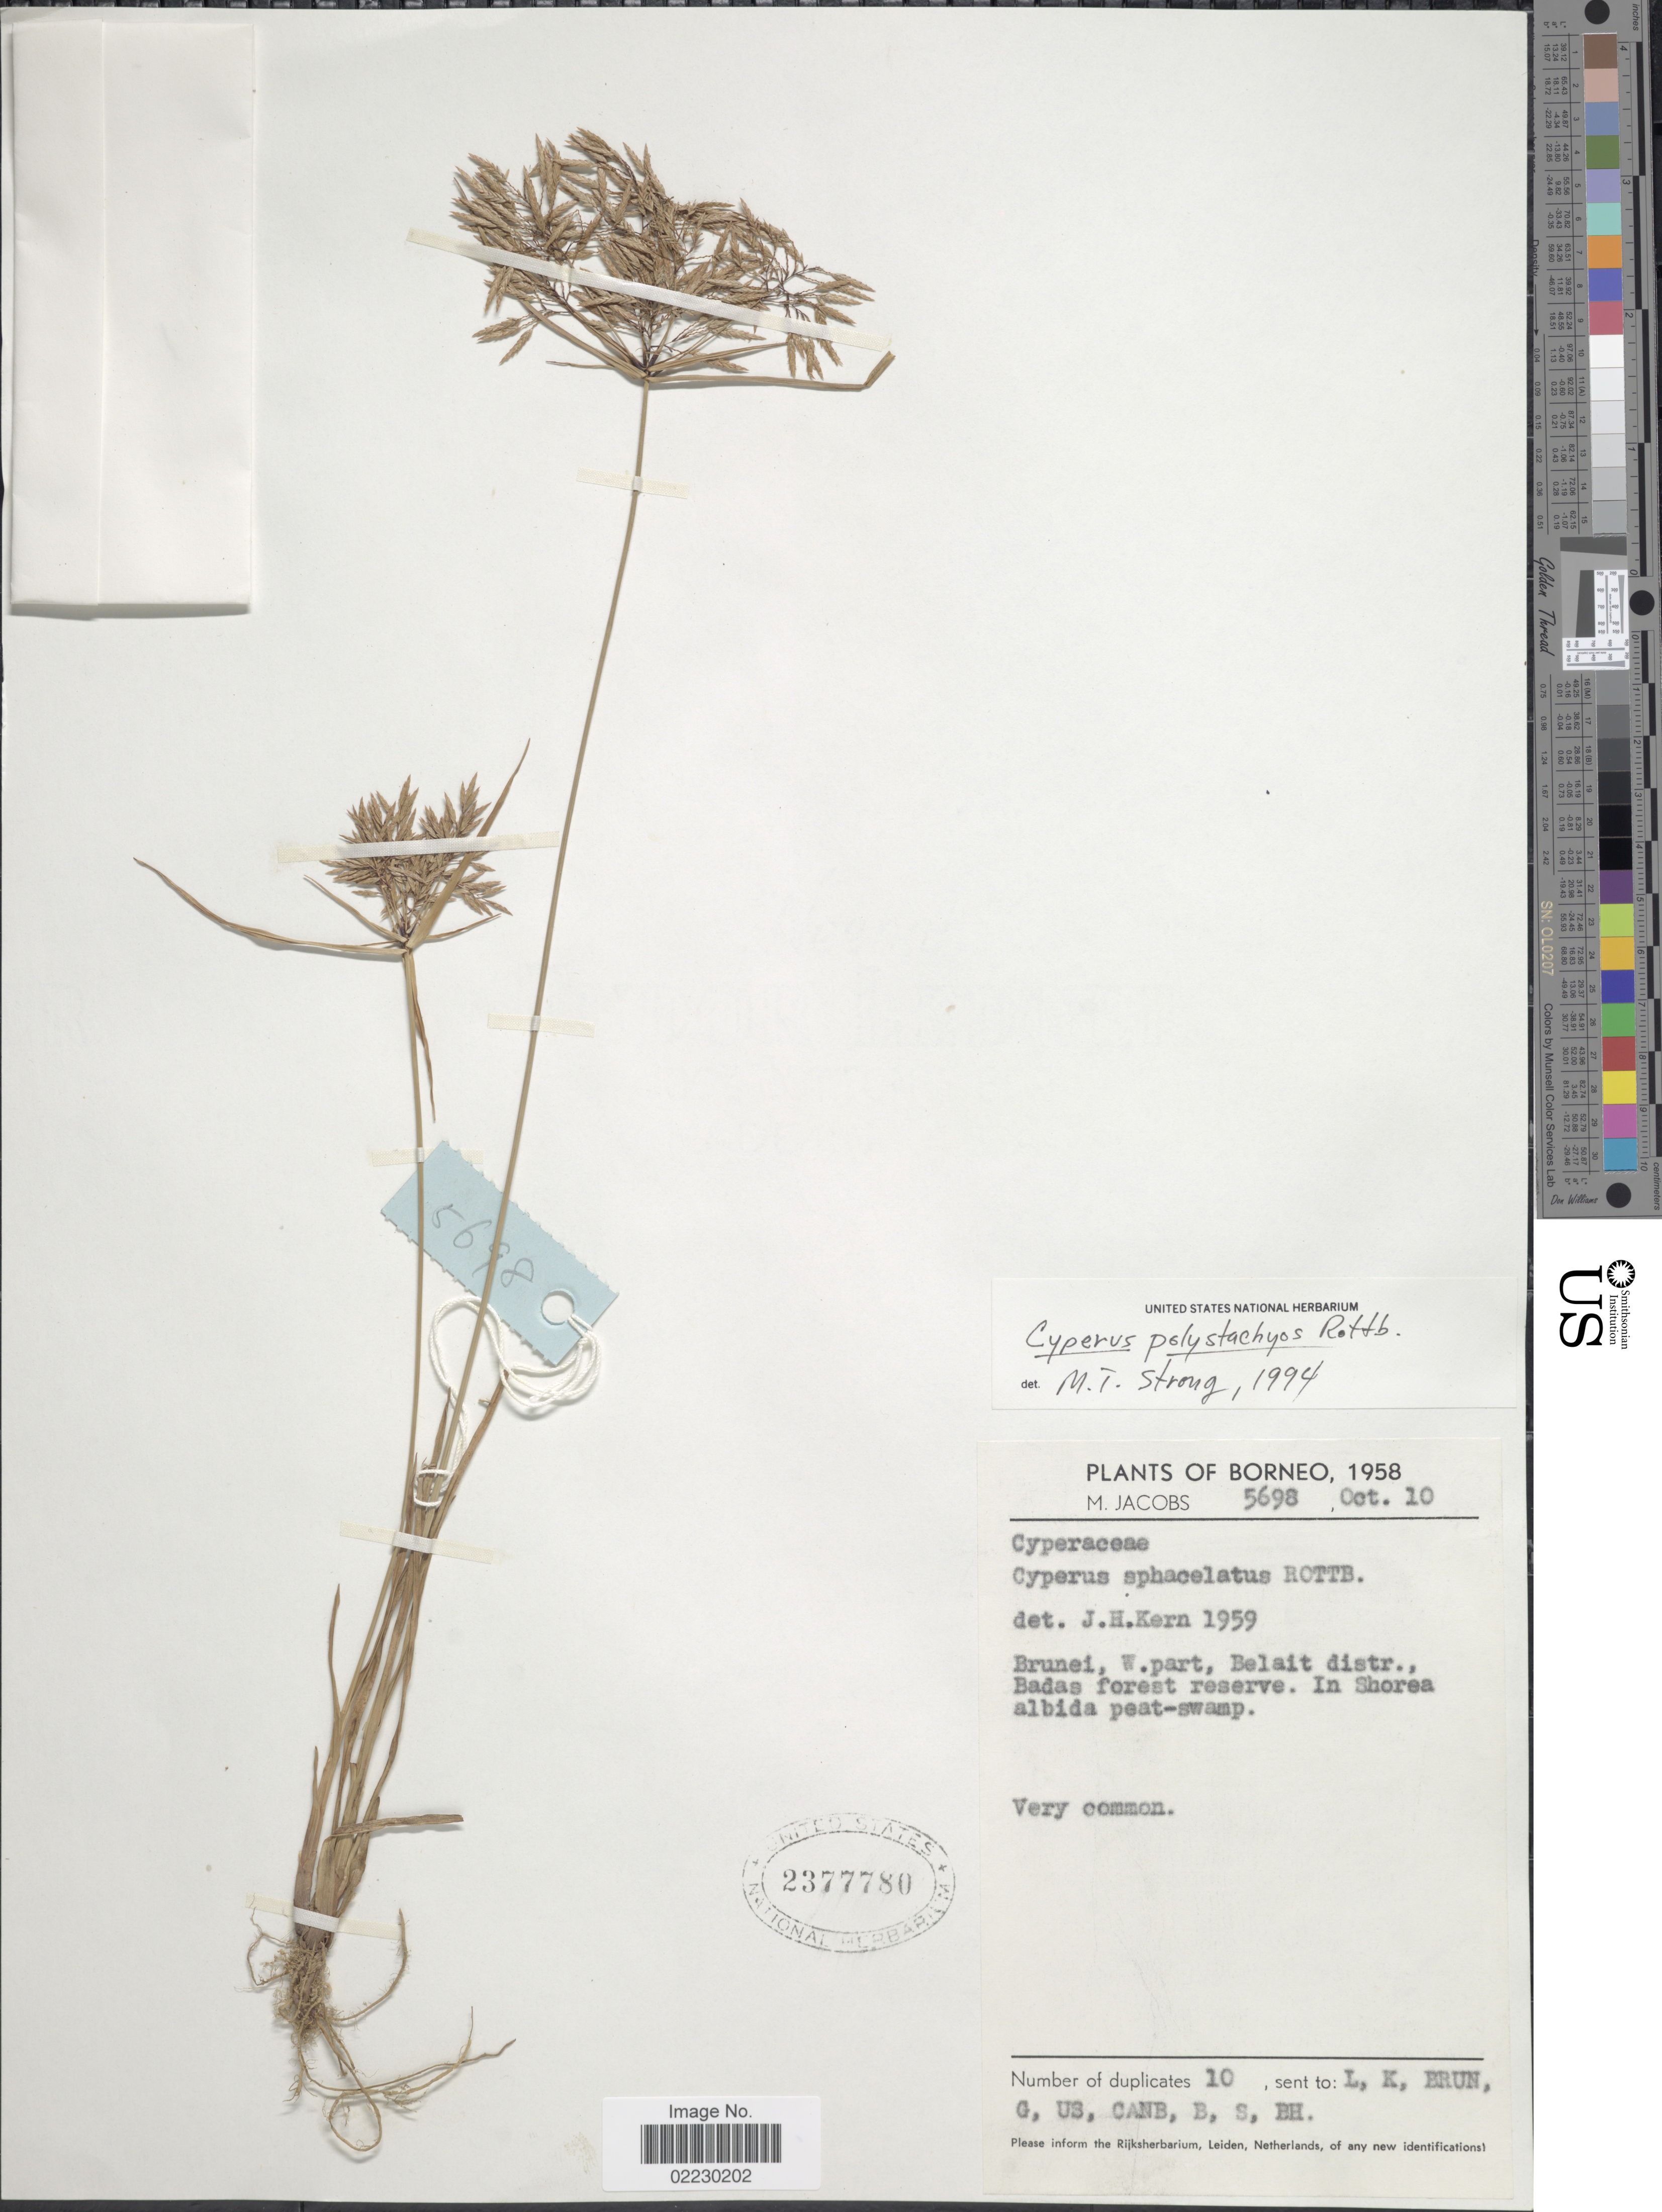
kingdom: Plantae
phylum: Tracheophyta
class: Liliopsida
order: Poales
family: Cyperaceae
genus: Cyperus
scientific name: Cyperus polystachyos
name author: Rottb.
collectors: M. Jacobs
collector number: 5698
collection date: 1958-10-10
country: Brunei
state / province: Belait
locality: Borneo, Brunei, W. part, Belait distr., Badas forest reserve, in Shorea albida peat-swamp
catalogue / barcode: US 2377780